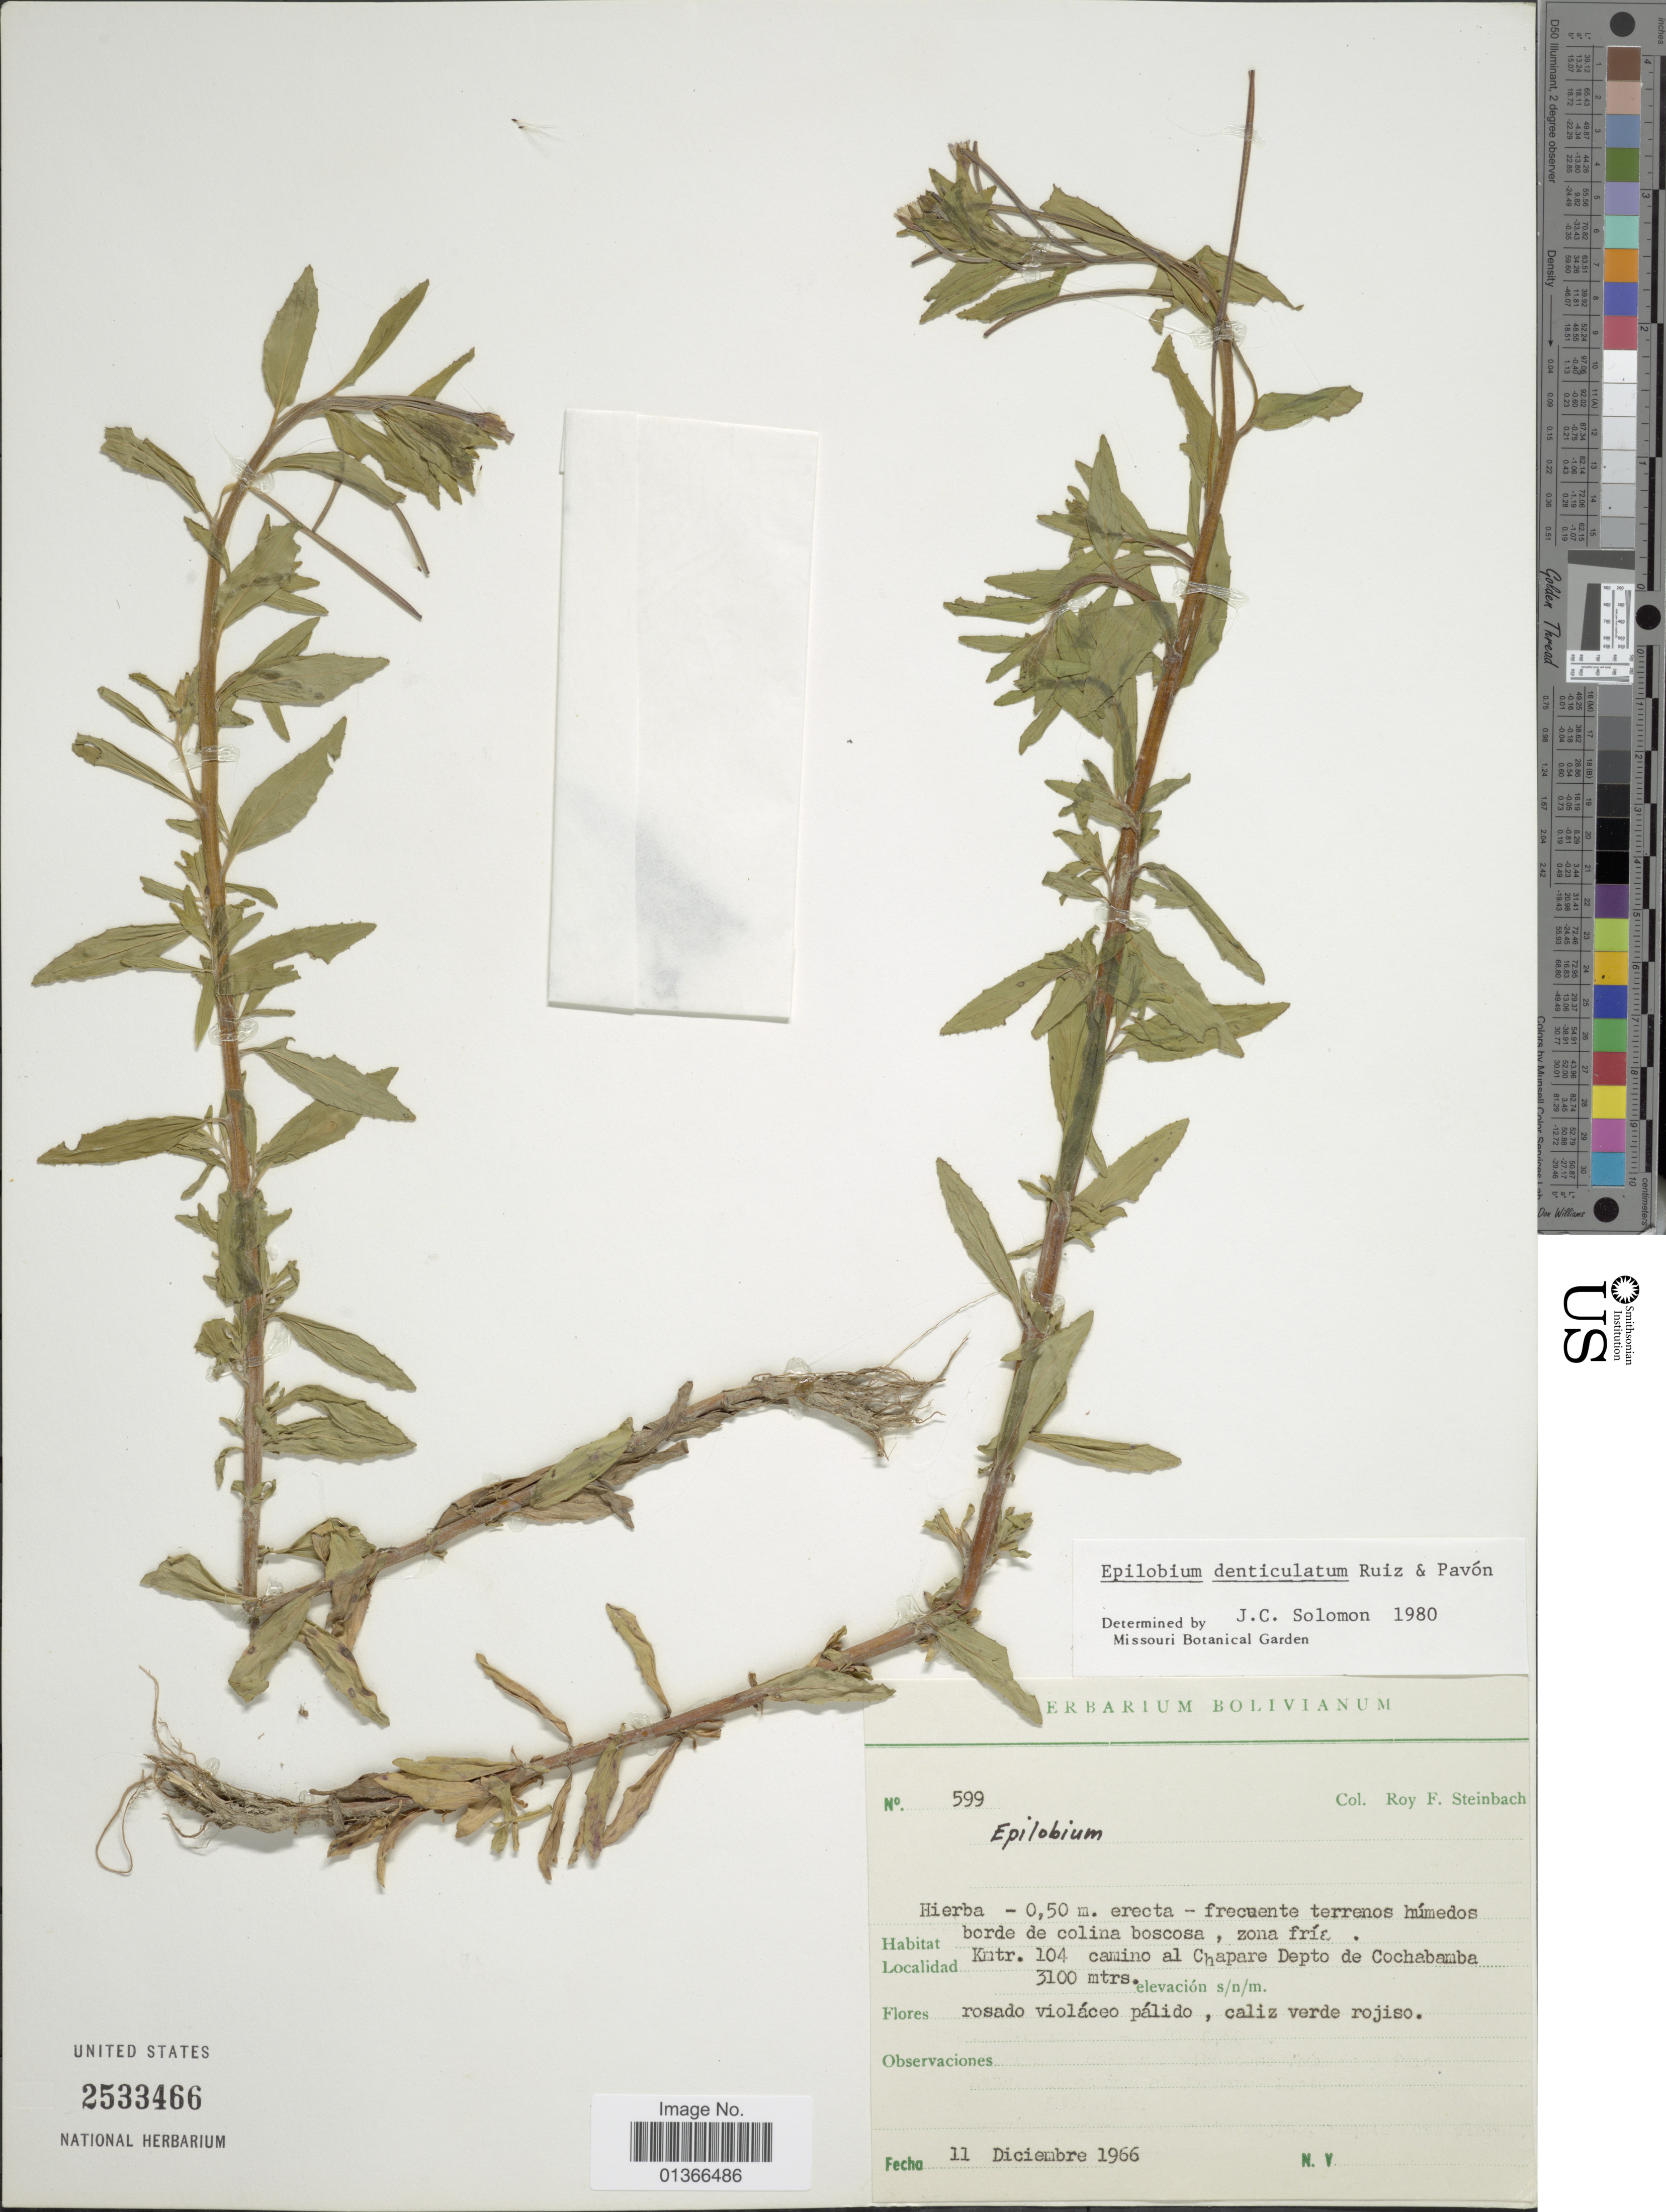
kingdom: Plantae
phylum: Tracheophyta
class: Magnoliopsida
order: Myrtales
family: Onagraceae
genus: Epilobium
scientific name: Epilobium denticulatum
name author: Ruiz & Pav.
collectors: R. F. Steinbach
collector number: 599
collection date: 1966-12-11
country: Bolivia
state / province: Cochabamba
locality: Kntr. 104 camino al Chapare.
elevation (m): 3100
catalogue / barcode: US 2533466